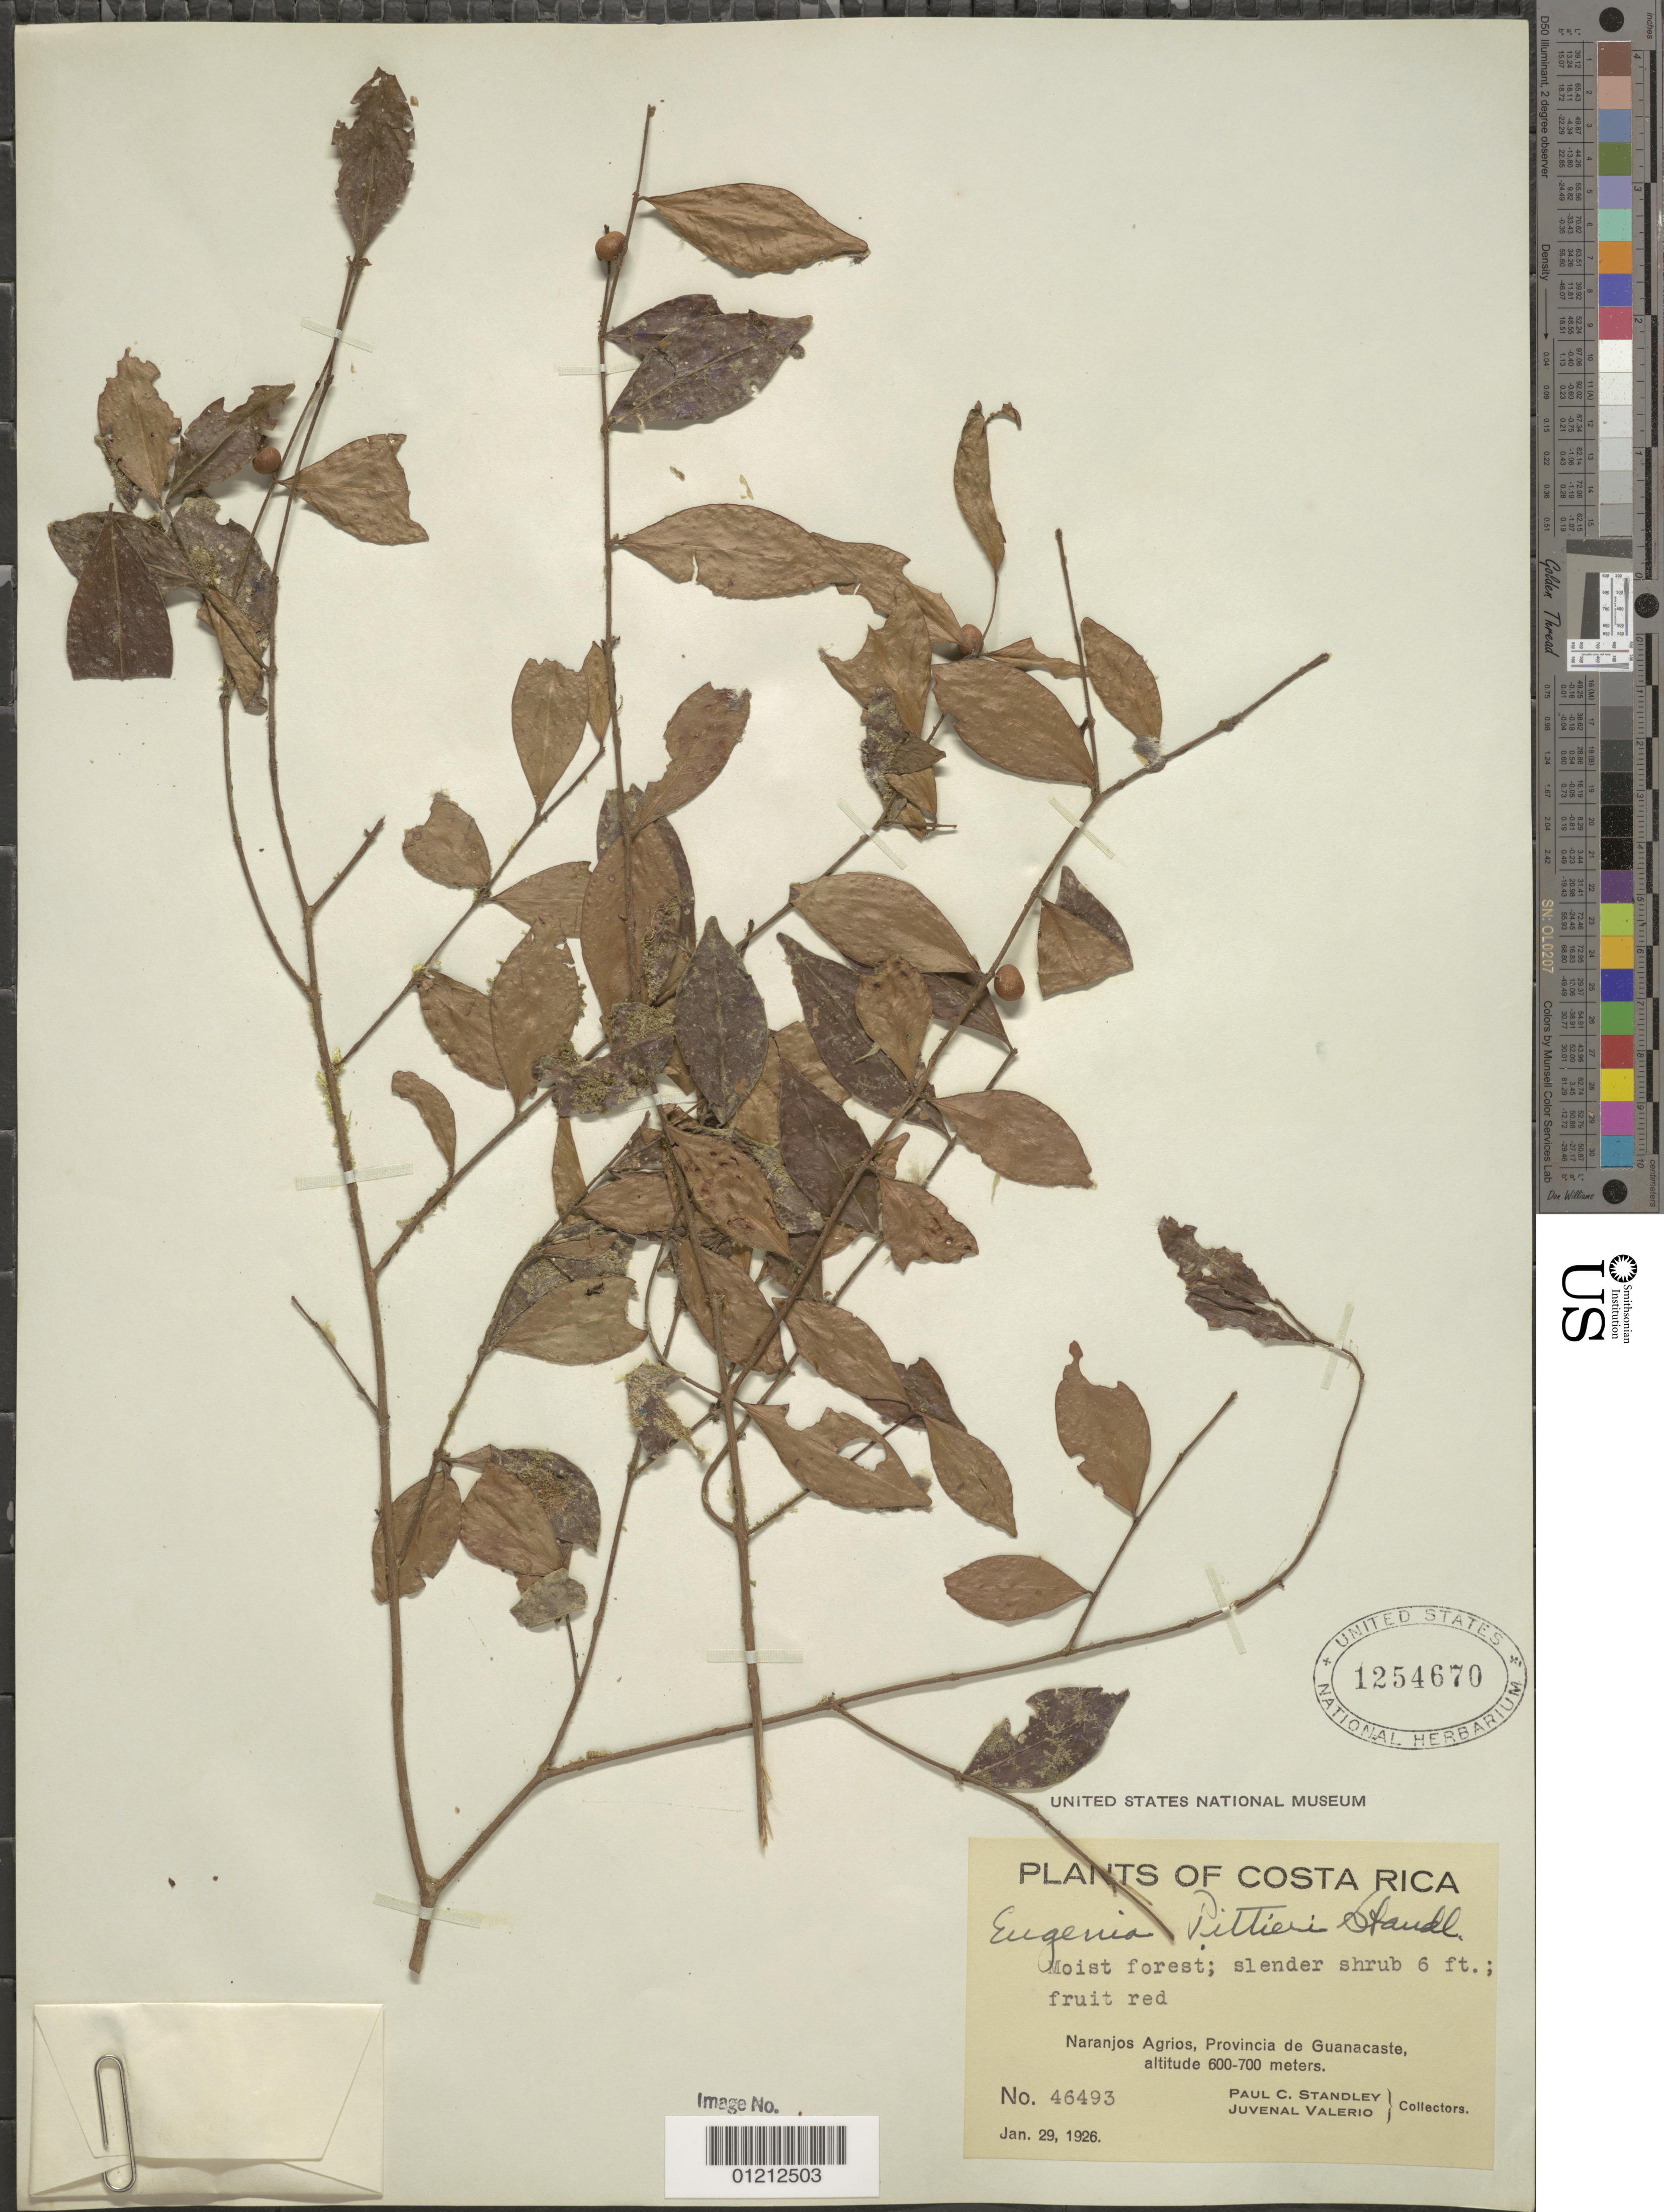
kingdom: Plantae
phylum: Tracheophyta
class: Magnoliopsida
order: Myrtales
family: Myrtaceae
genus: Eugenia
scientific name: Eugenia pittieri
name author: Standl.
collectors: P. C. Standley & J. Valerio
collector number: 46493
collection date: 1926-01-29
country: Costa Rica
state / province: Guanacaste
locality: Naranjos Agrios.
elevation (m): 600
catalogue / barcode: US 1254670